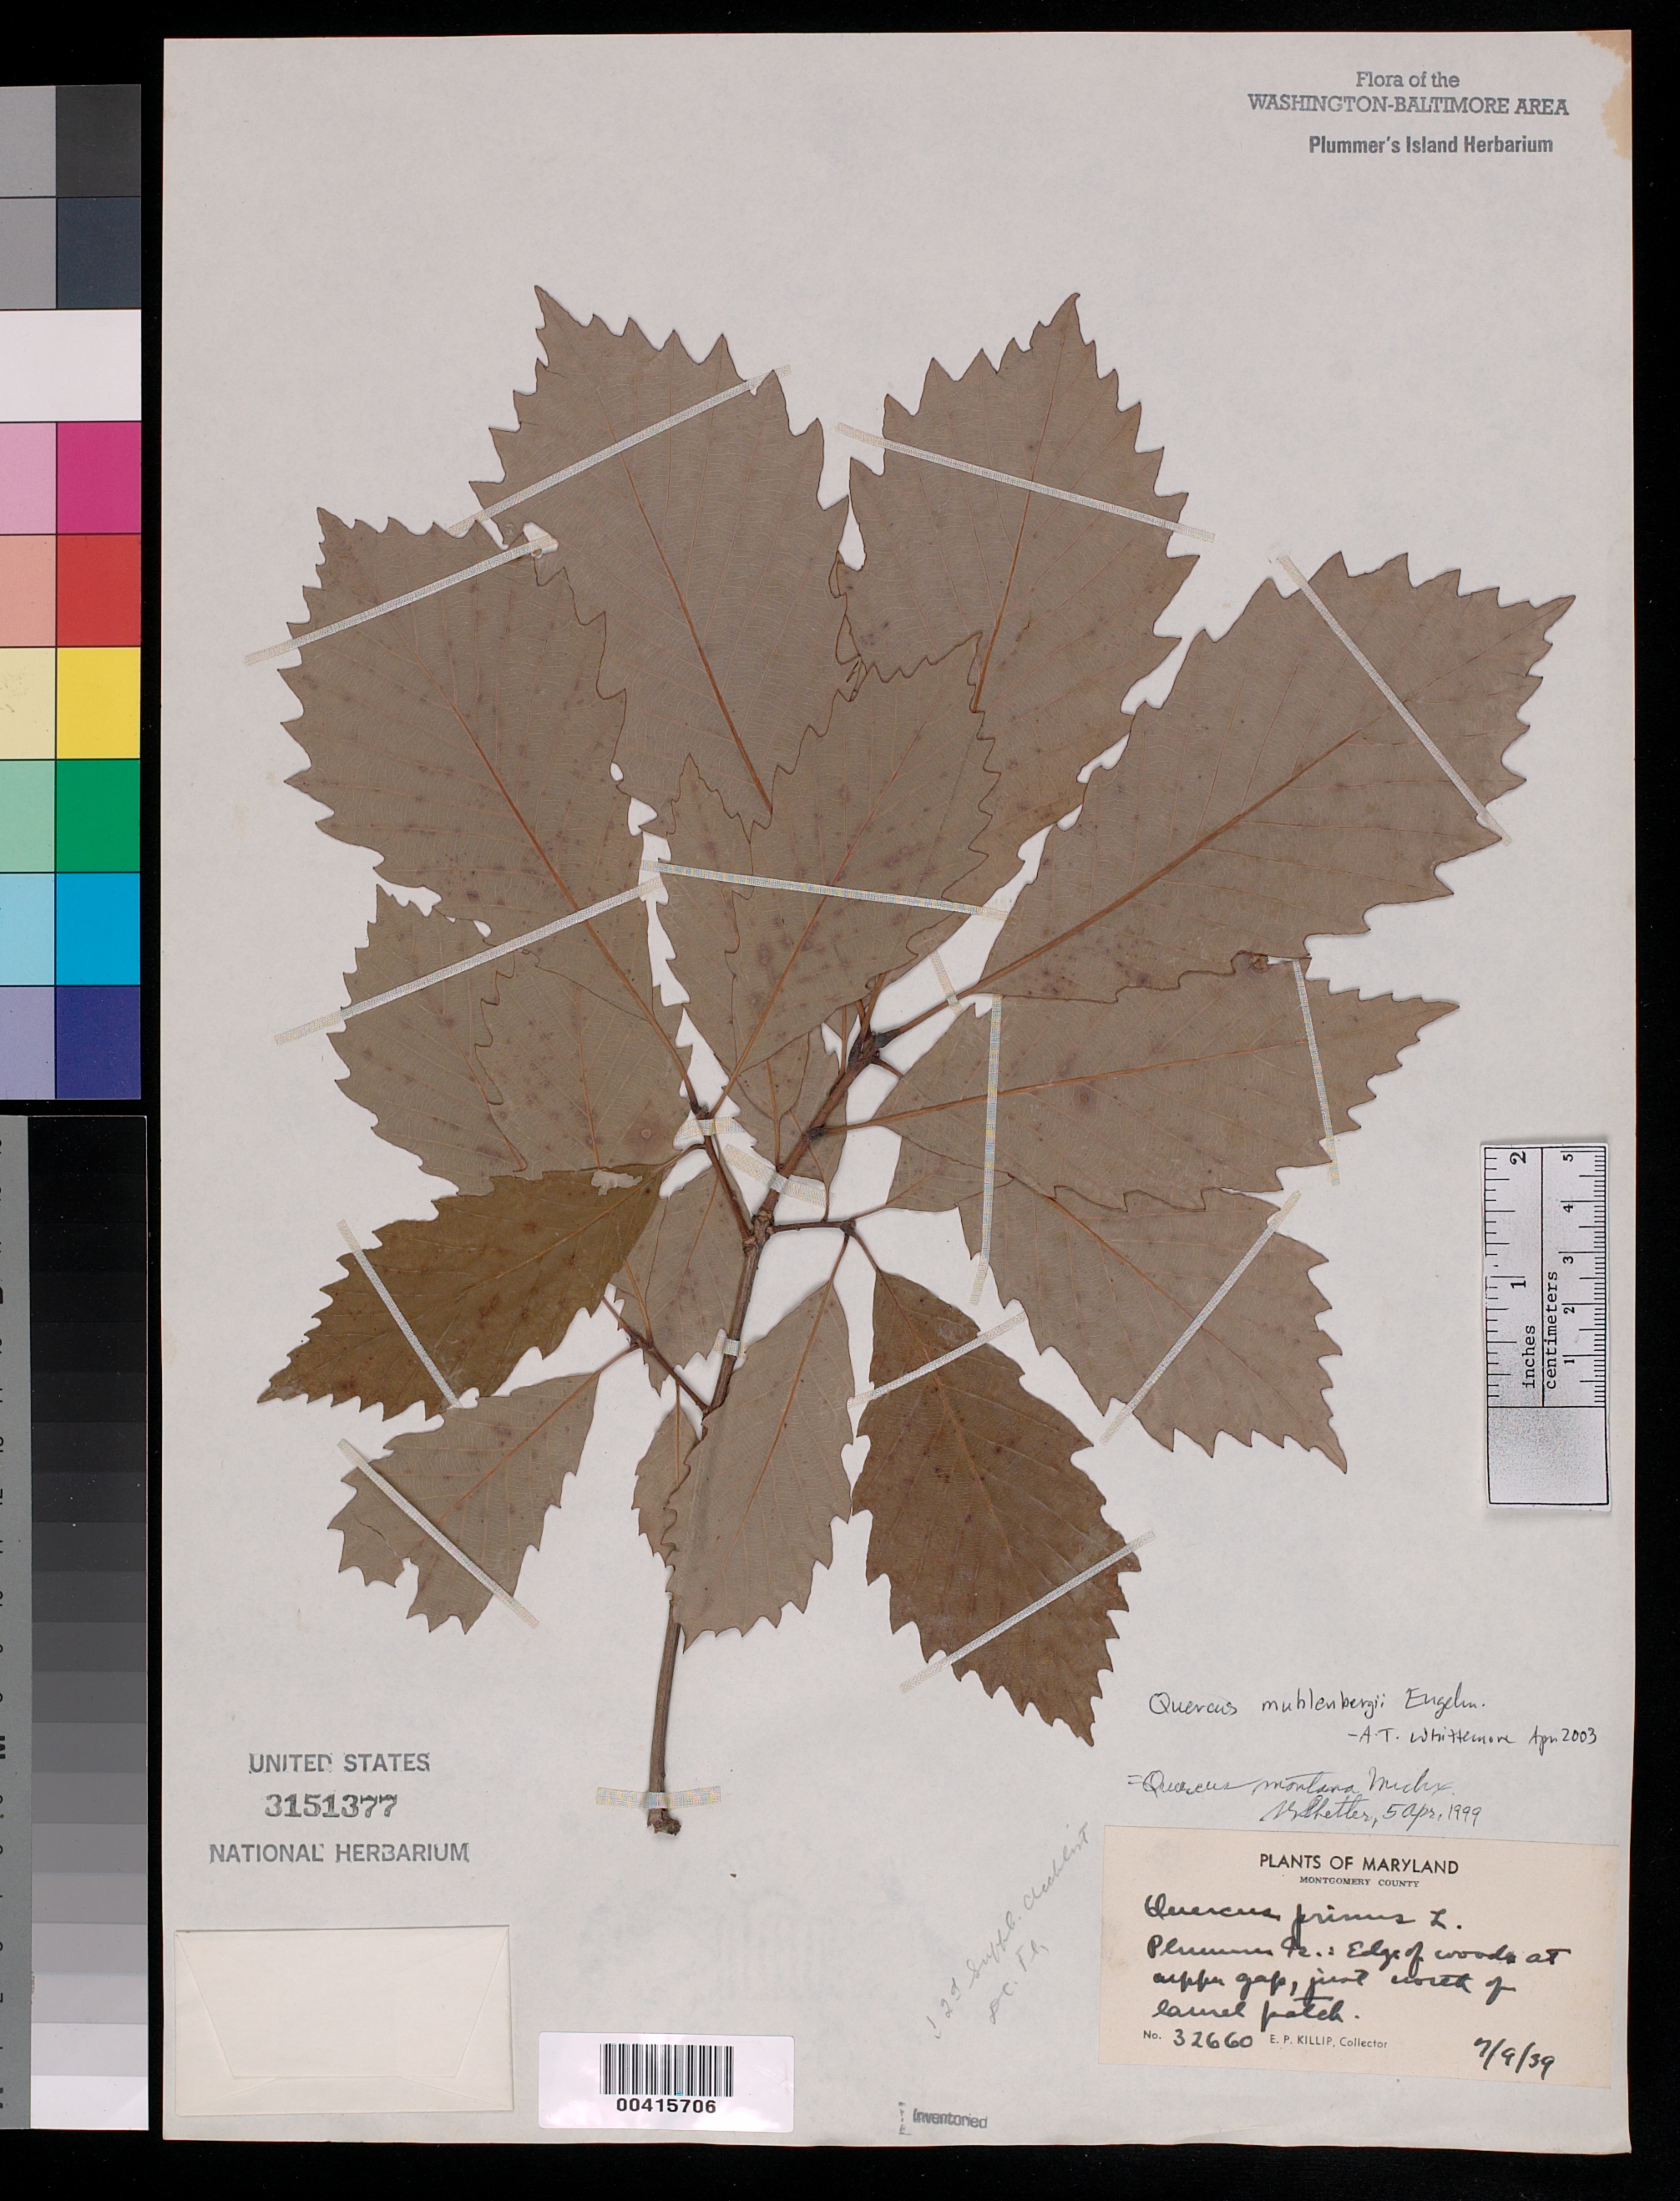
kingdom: Plantae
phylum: Tracheophyta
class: Magnoliopsida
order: Fagales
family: Fagaceae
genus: Quercus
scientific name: Quercus muehlenbergii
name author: Engelm.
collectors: E. P. Killip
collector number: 32660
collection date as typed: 09 Jul 1939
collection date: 1939-07-09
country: United States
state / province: Maryland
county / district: Montgomery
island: Plummers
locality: Plummer's Island; Upper Gap, just north of Laurel Patch Plummers Island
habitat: Edge of woods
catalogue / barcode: US 3151377